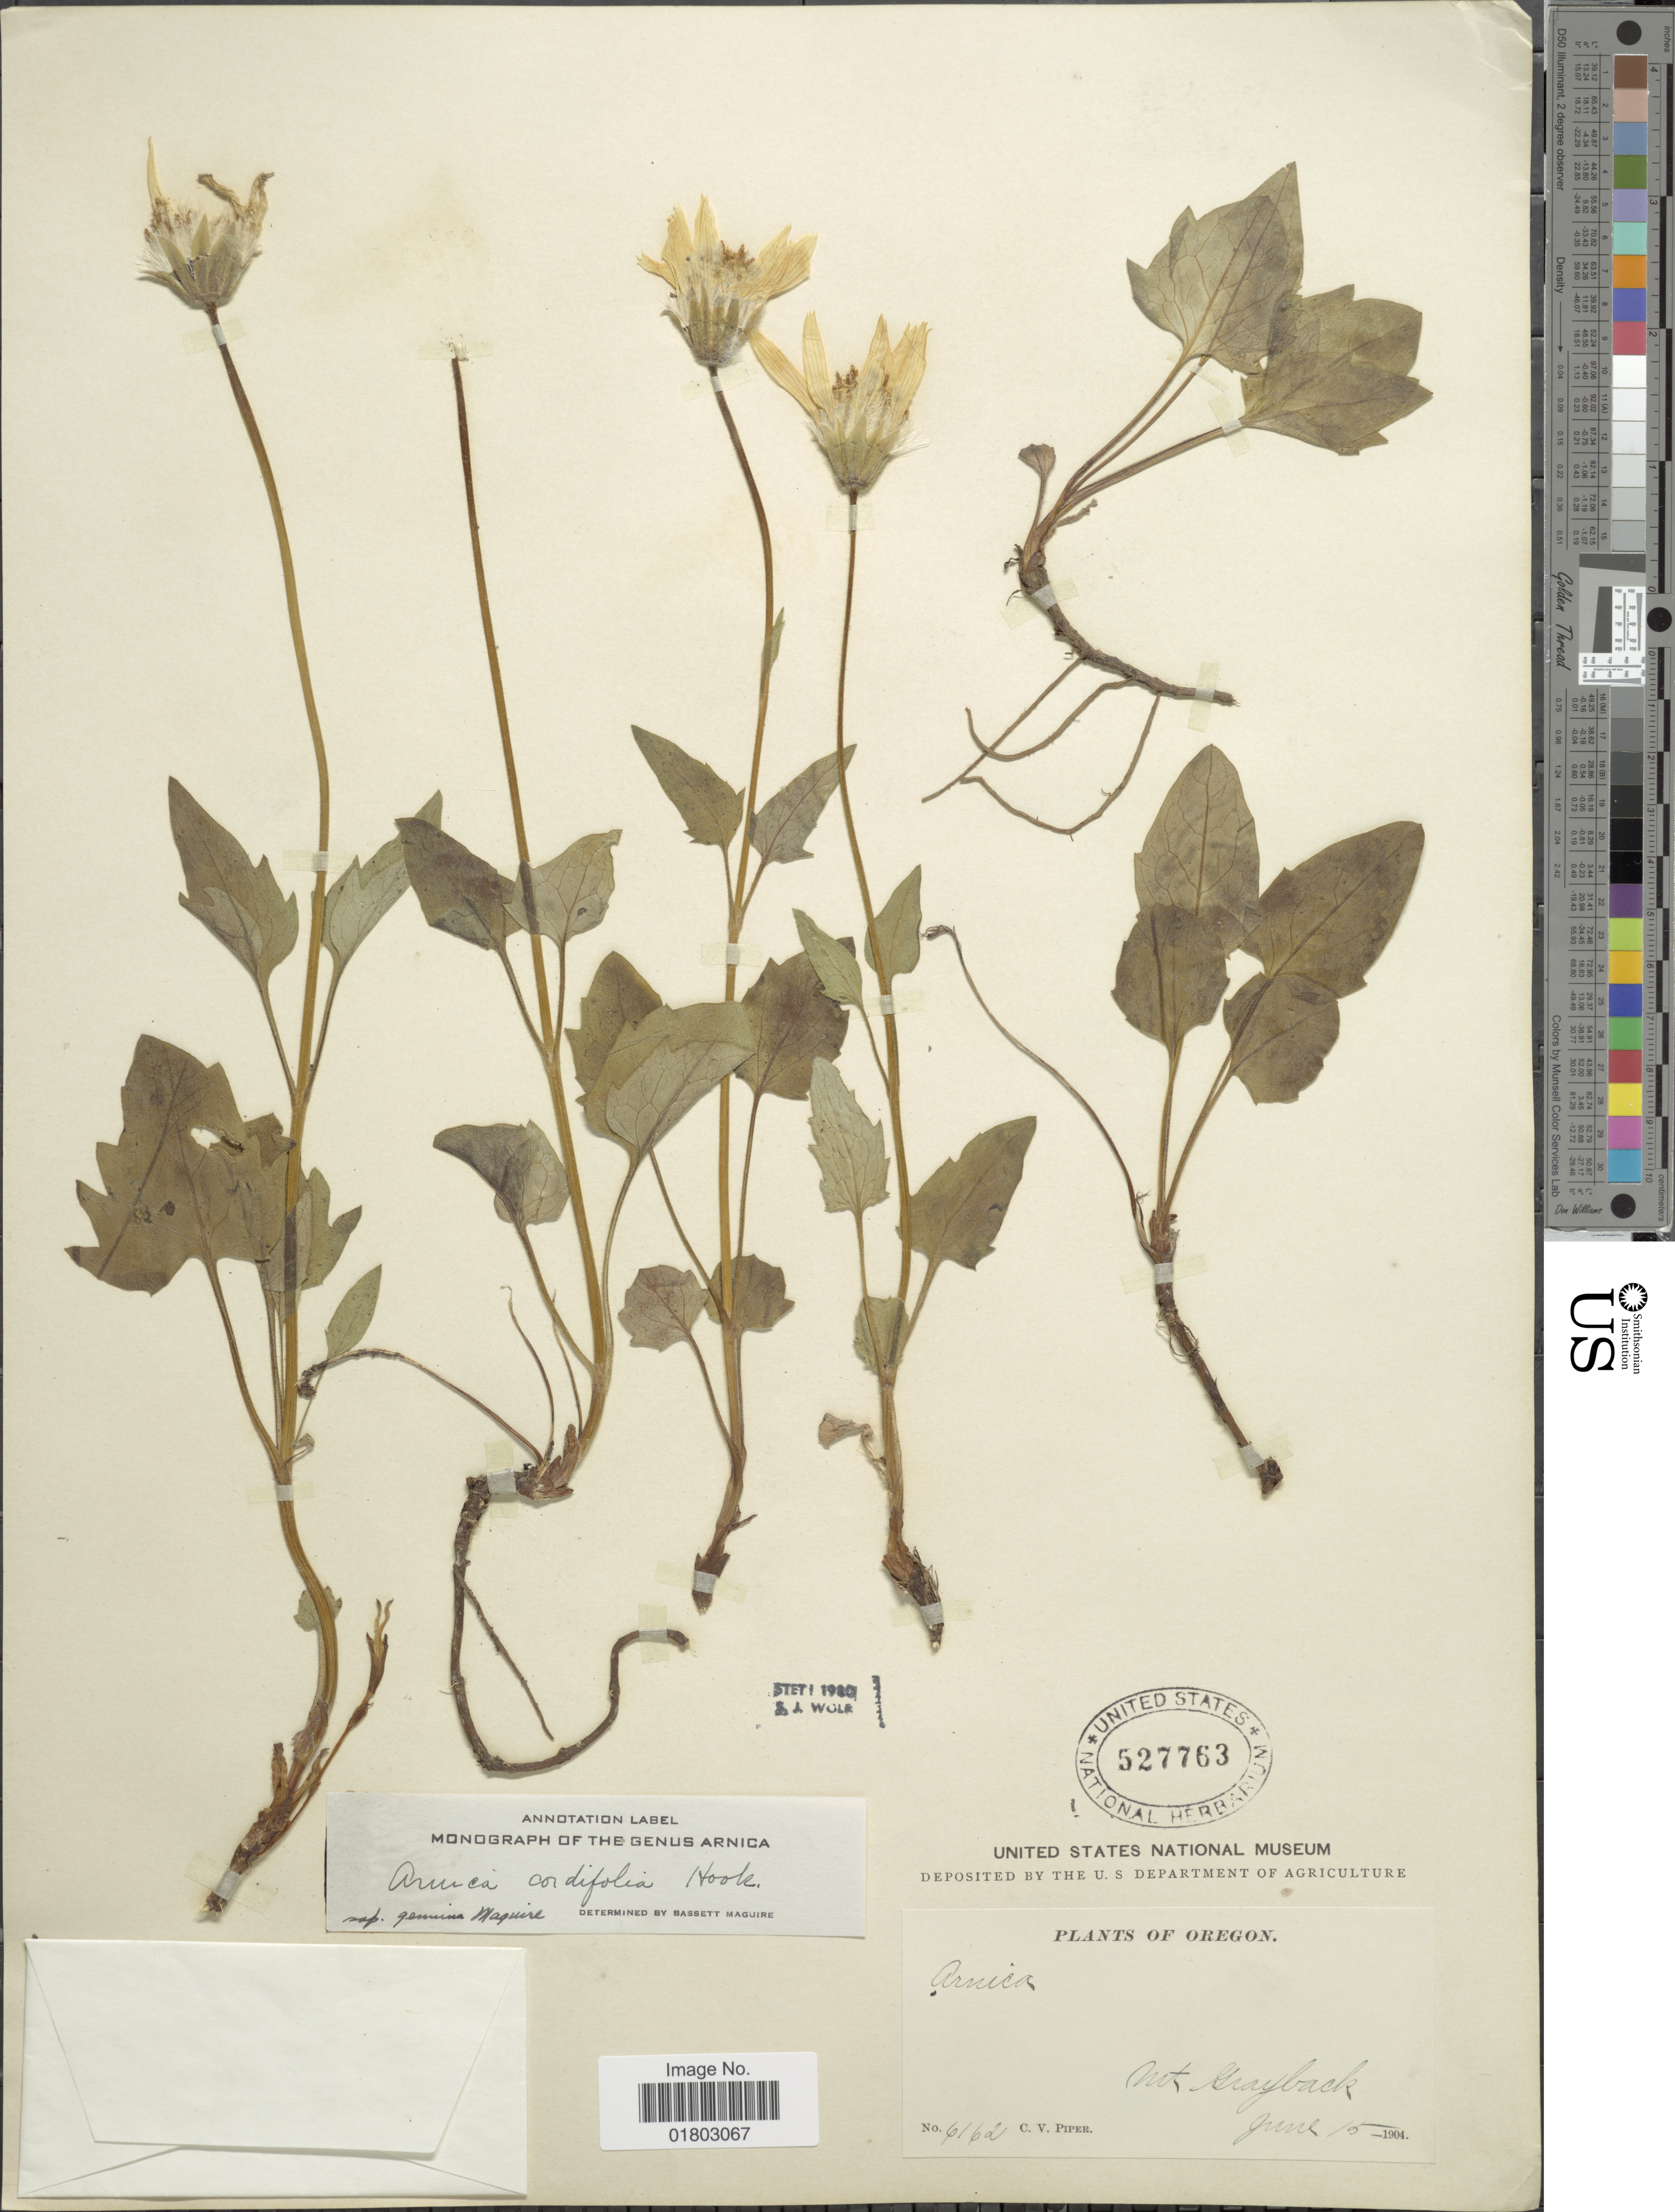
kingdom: Plantae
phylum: Tracheophyta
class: Magnoliopsida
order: Asterales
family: Asteraceae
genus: Arnica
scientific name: Arnica cordifolia subsp. genuina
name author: Maguire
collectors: C. V. Piper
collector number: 6162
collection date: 1904-06-15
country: United States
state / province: Oregon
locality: Mt Grayback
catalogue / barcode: US 527763